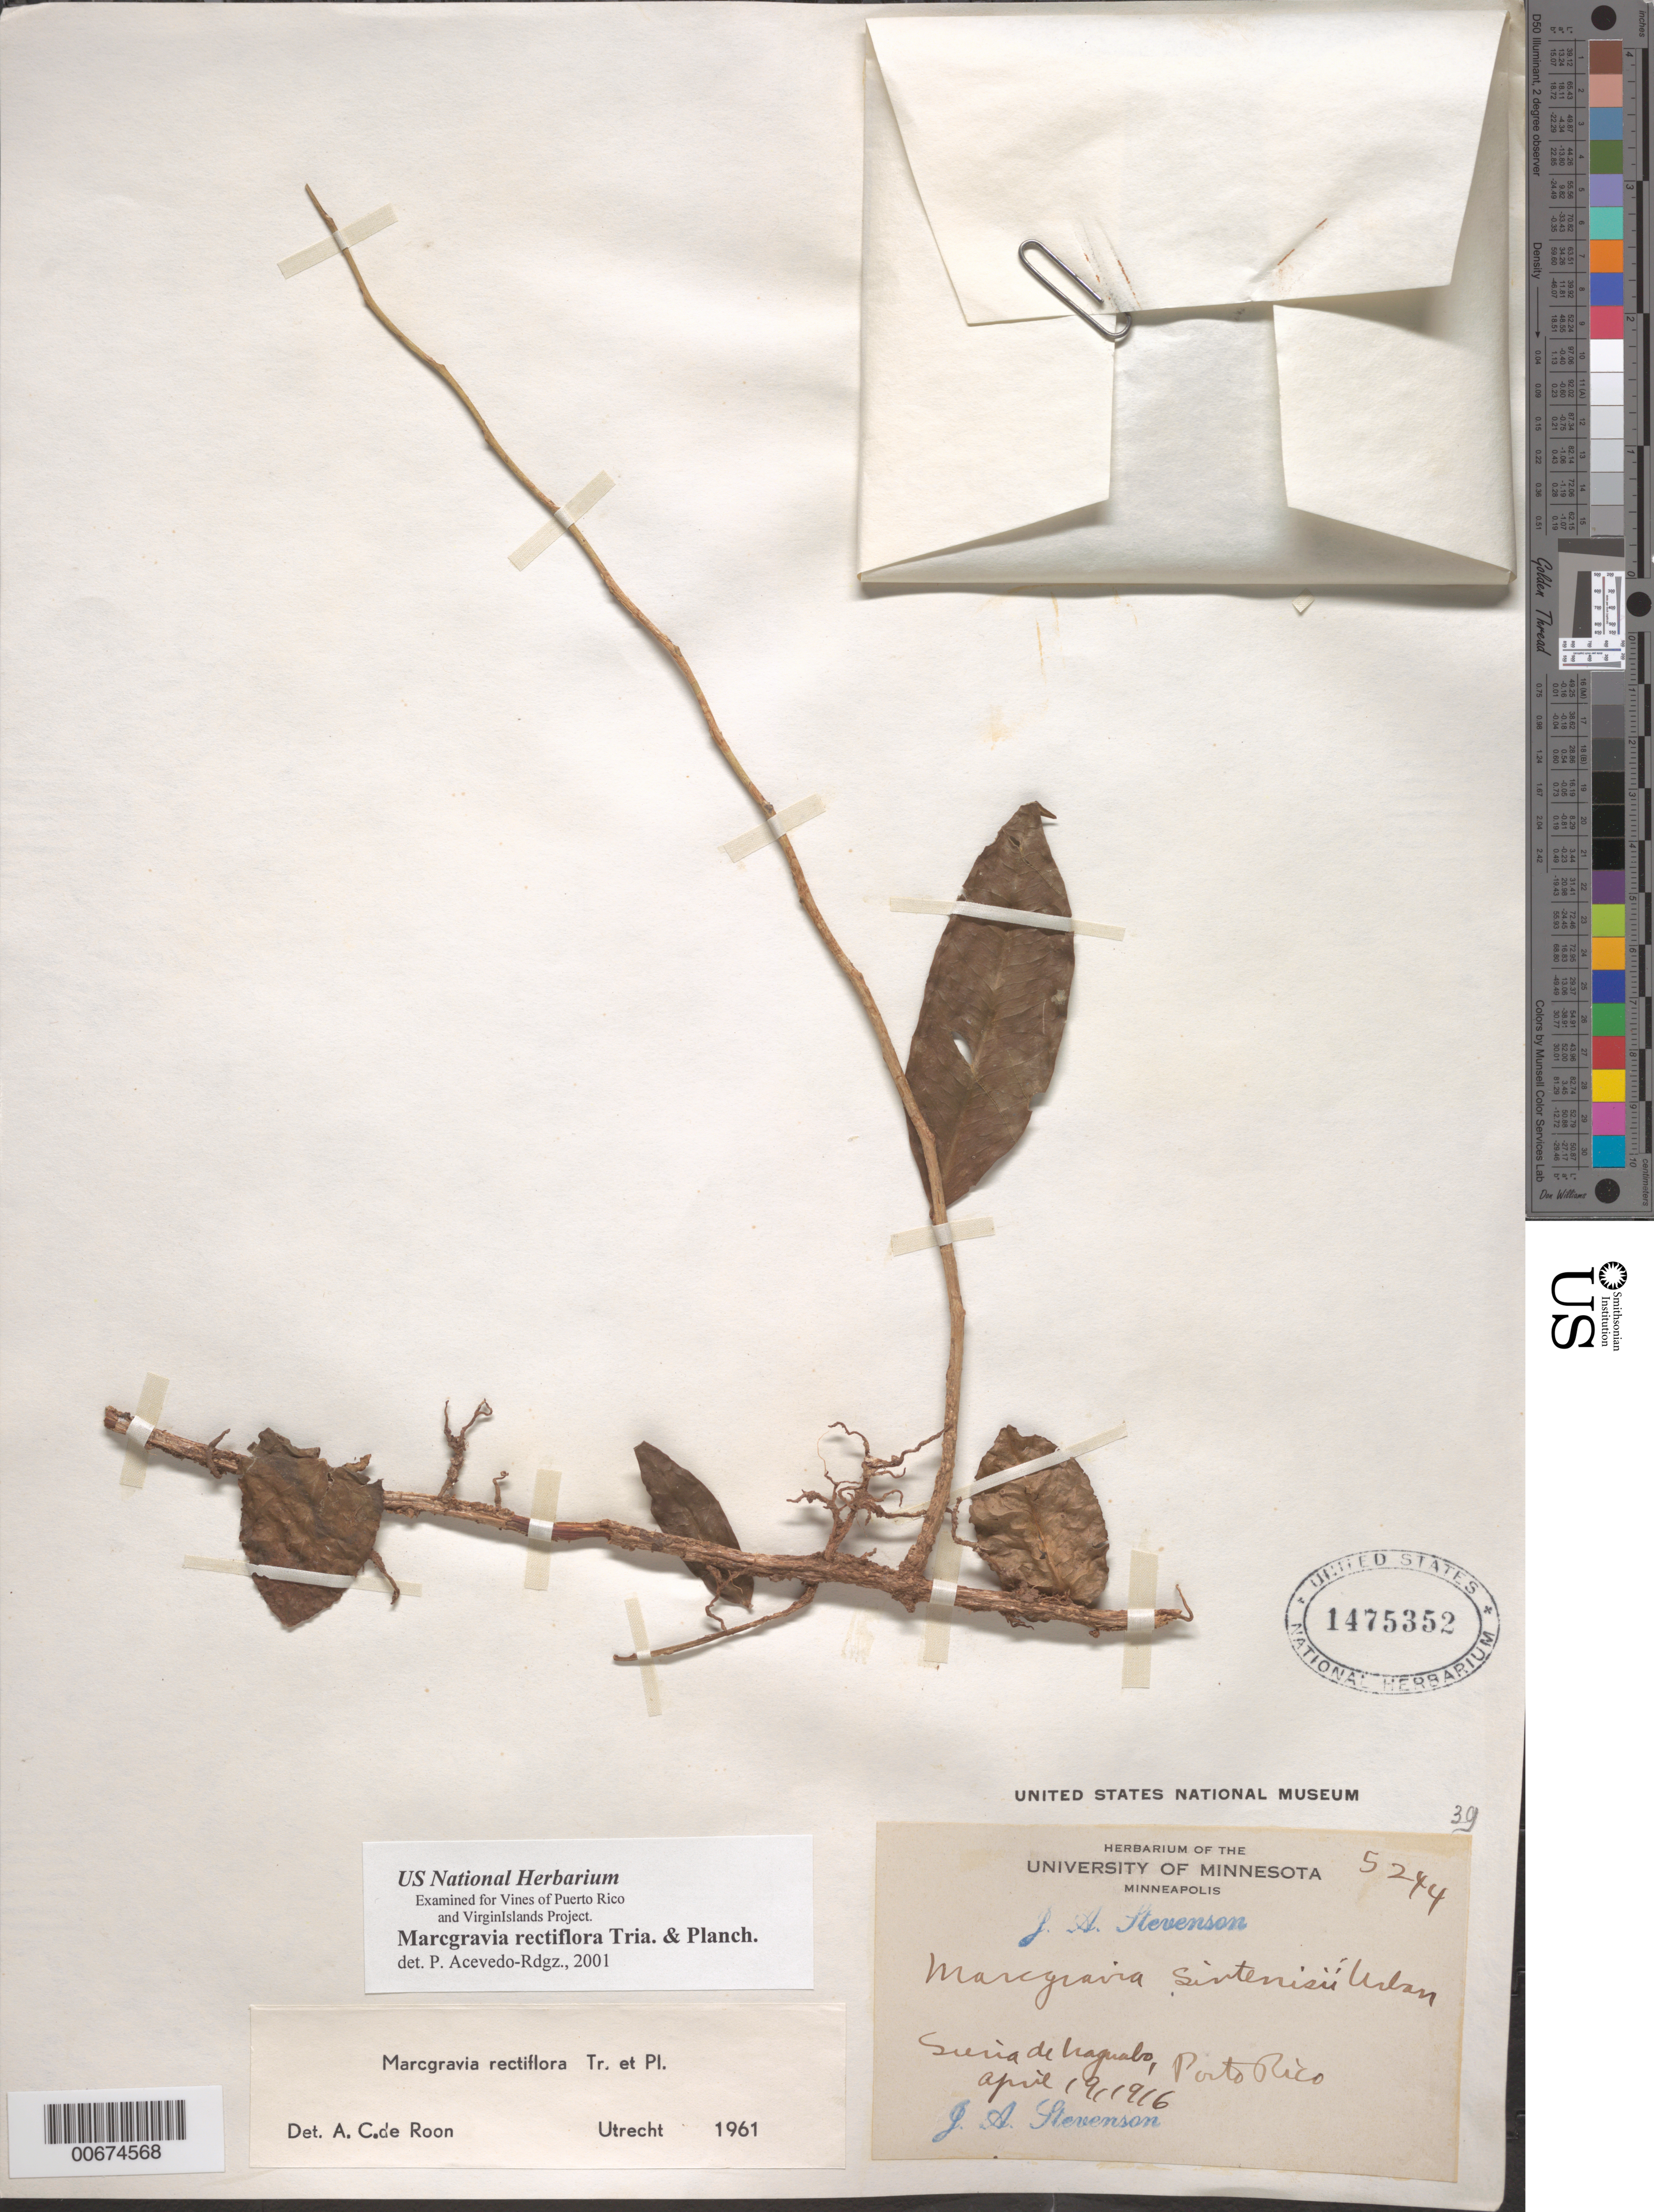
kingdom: Plantae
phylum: Tracheophyta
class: Magnoliopsida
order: Ericales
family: Marcgraviaceae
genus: Marcgravia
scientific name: Marcgravia rectiflora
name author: Triana & Planch.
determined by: Acevedo-Rodríguez, P., (BOT), Smithsonian Institution - National Museum of Natural History (UNITED STATES)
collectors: J. Stevenson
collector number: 5244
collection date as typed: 19 Apr 1916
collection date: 1916-04-19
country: Puerto Rico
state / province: Naguabo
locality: Sierra de Naguabo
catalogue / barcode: US 1475352